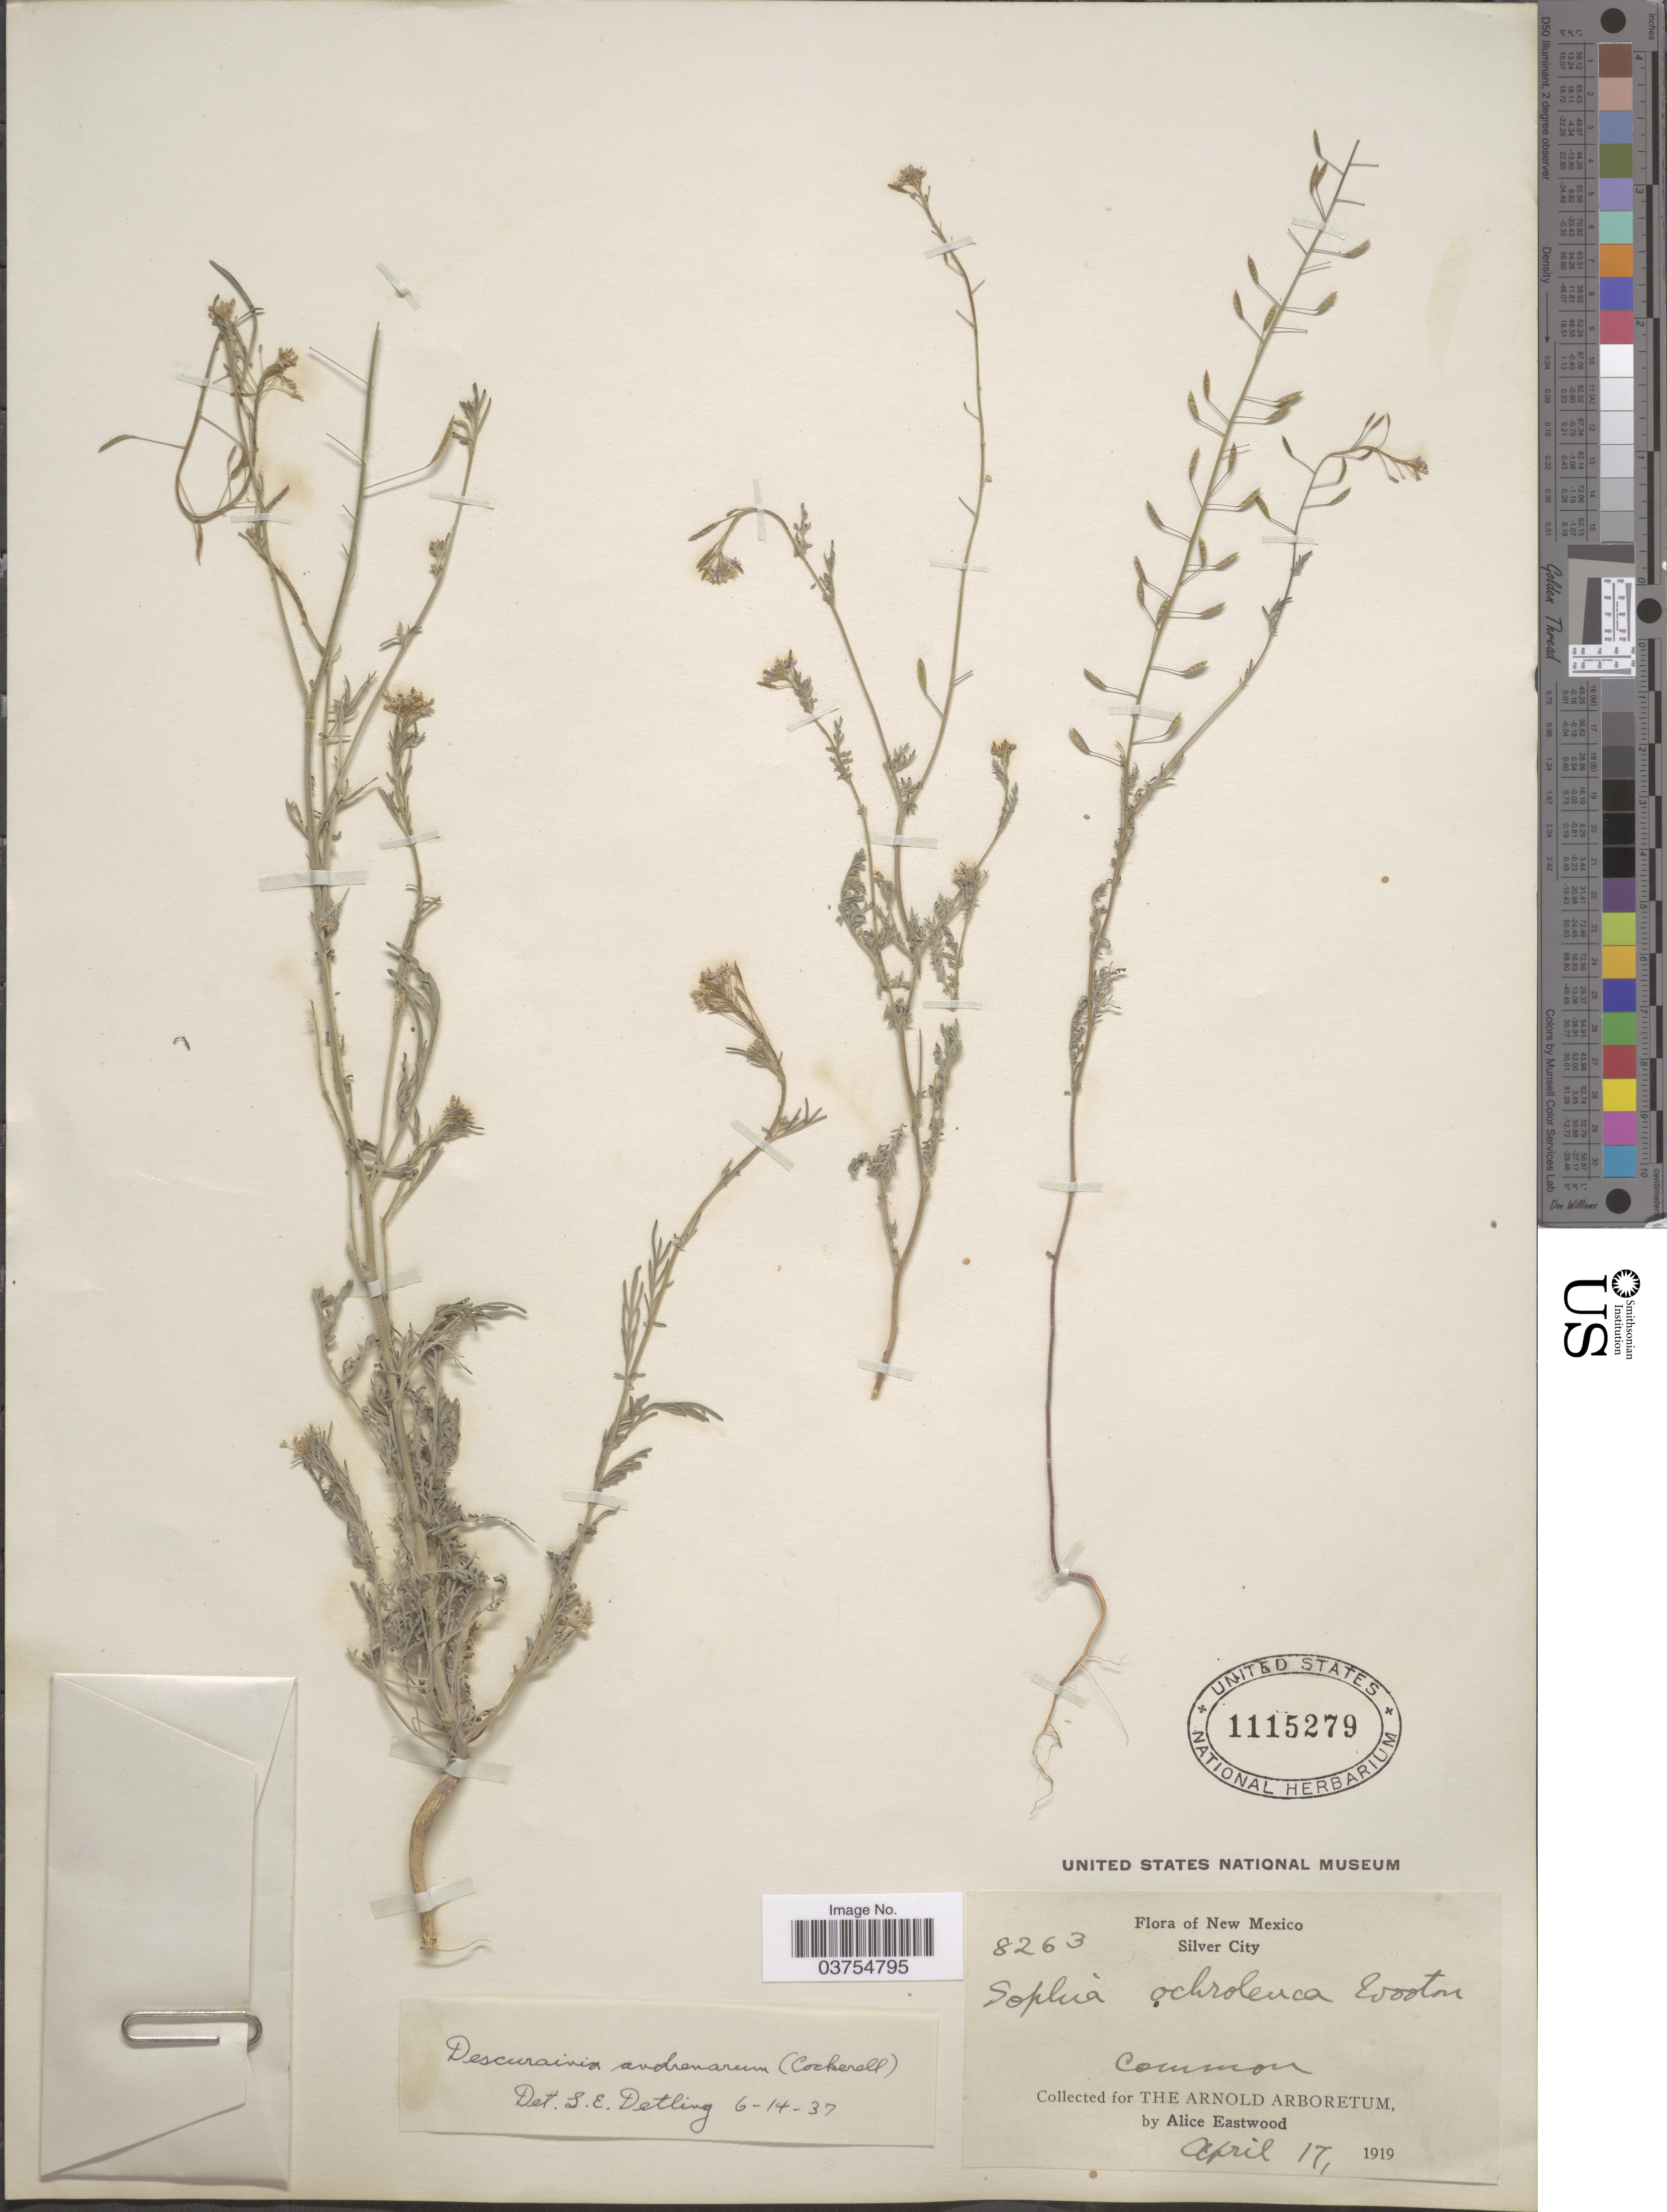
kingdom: Plantae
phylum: Tracheophyta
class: Magnoliopsida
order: Brassicales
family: Brassicaceae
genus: Descurainia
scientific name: Descurainia pinnata subsp. halictorum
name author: (Cockerell) Detling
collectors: A. Eastwood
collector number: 8263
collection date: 1919-04-17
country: United States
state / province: New Mexico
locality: Silver City.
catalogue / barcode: US 1115279